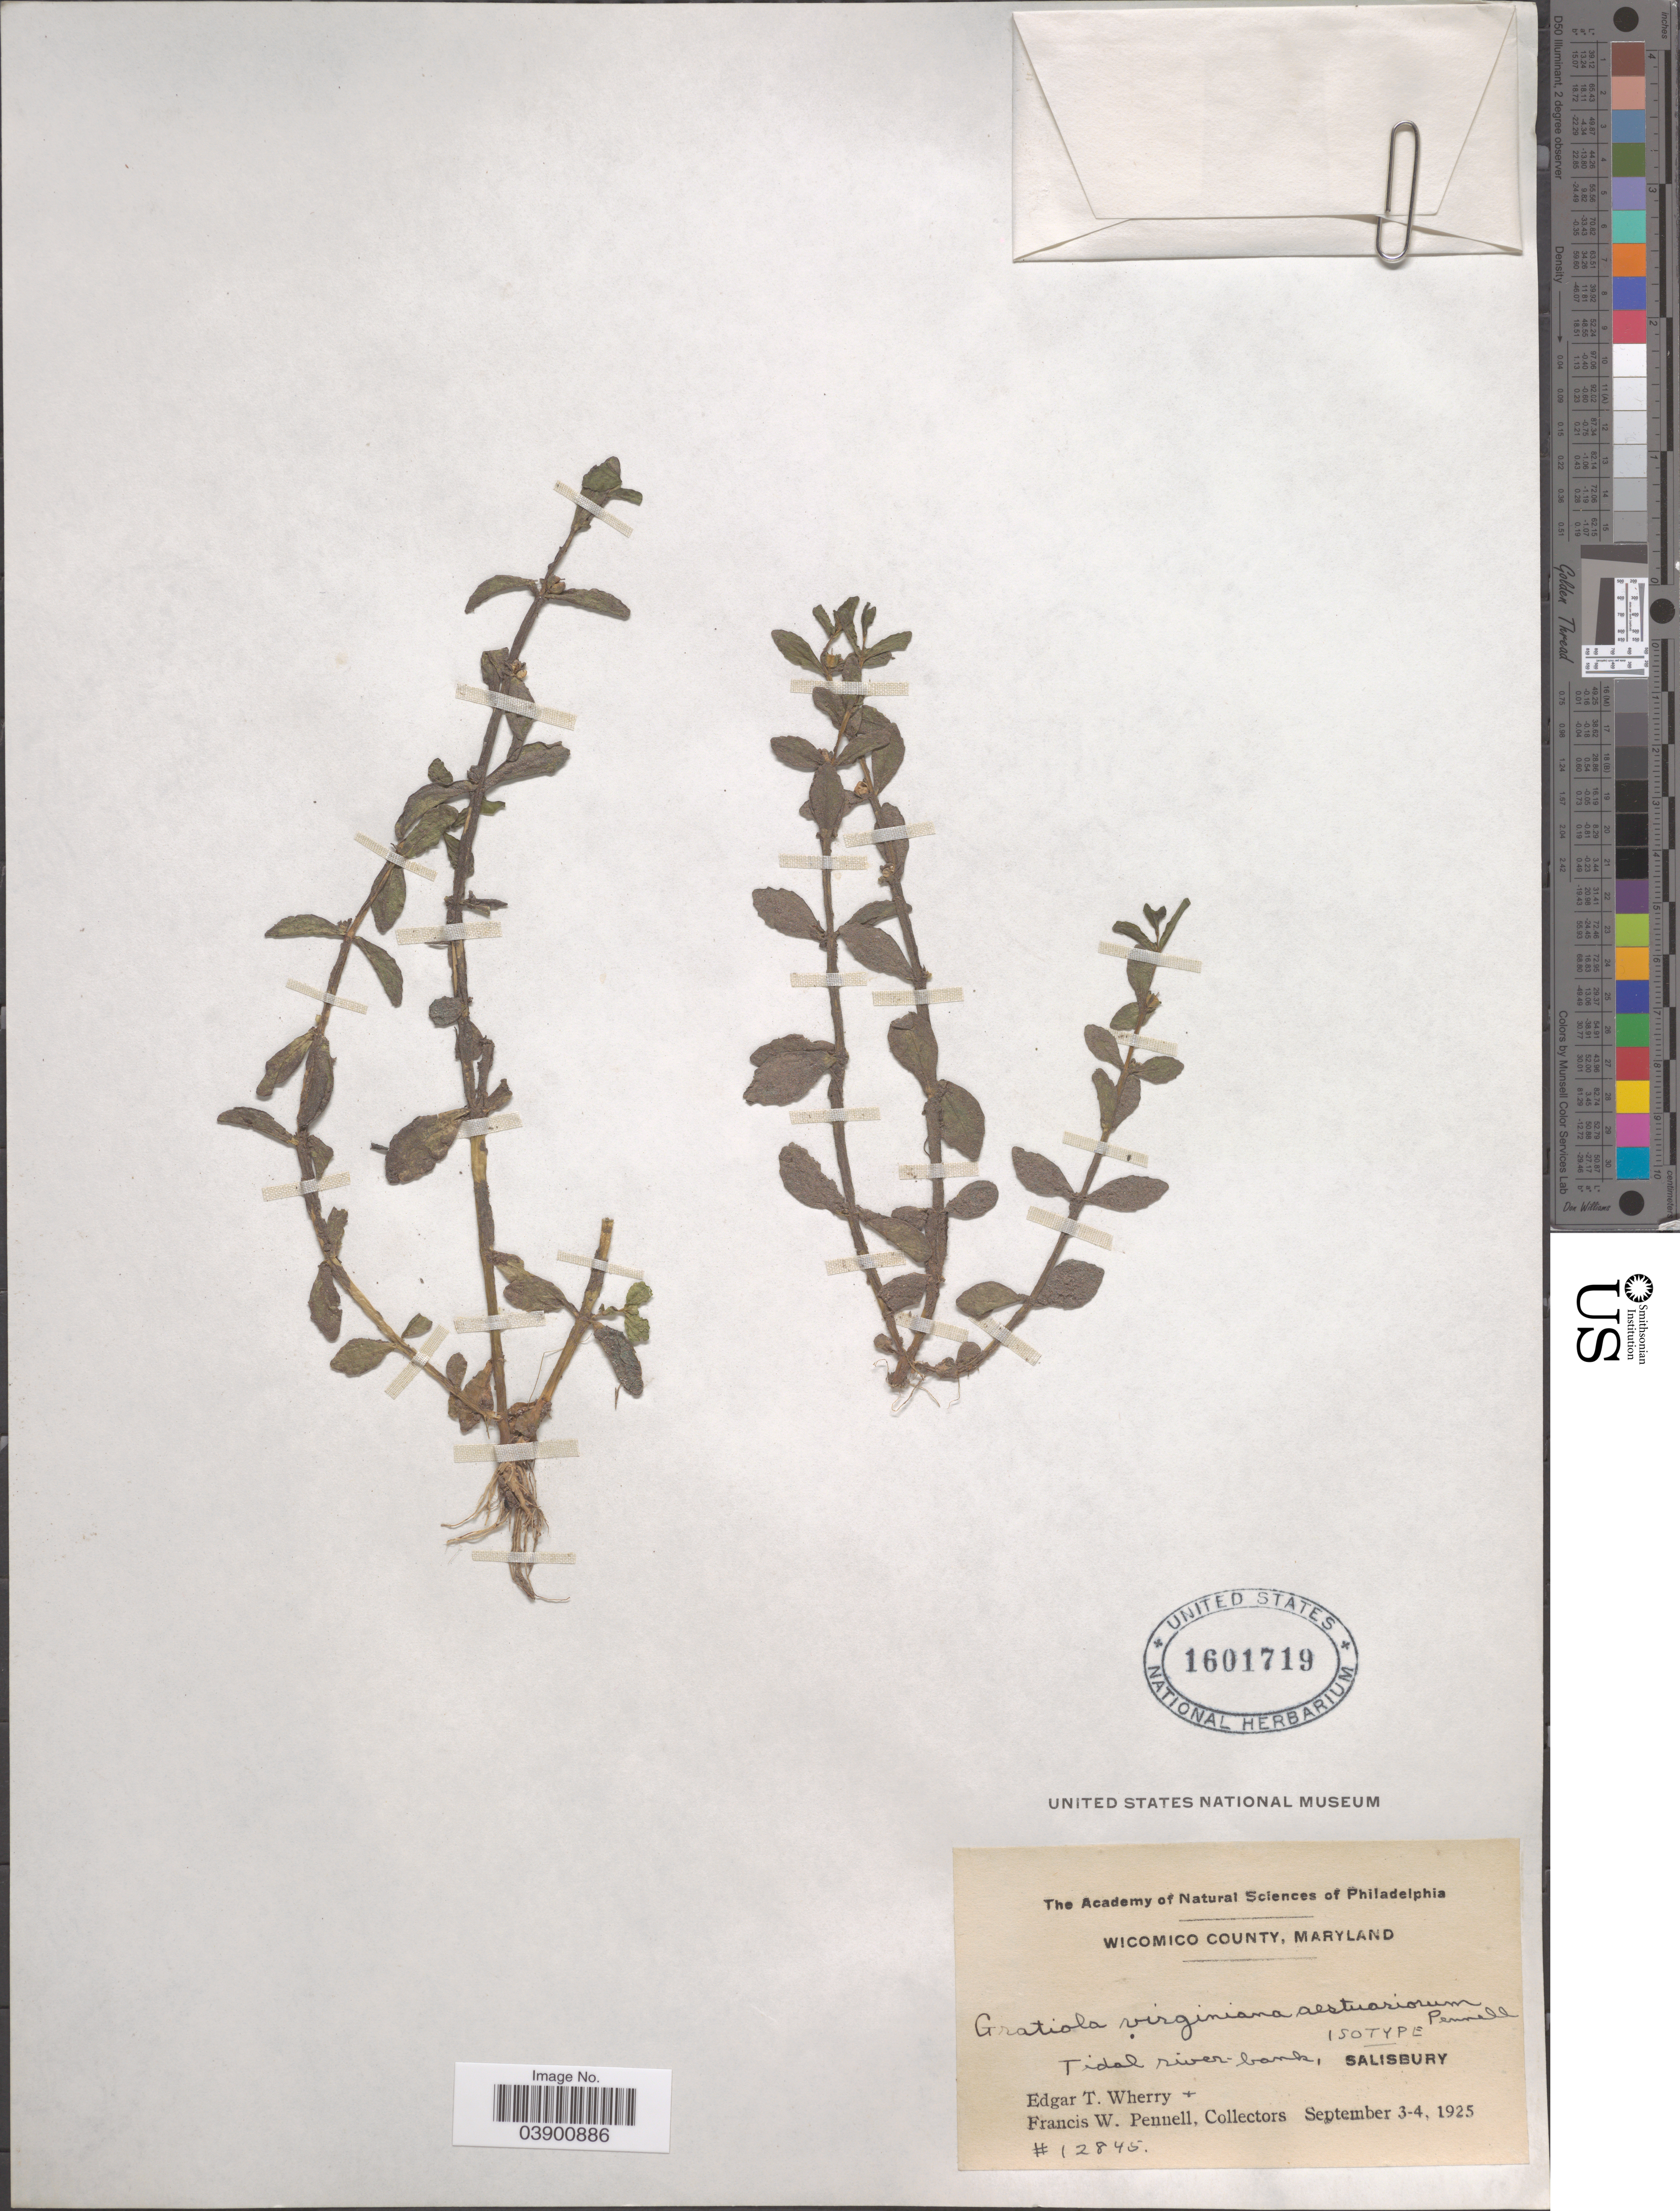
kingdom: Plantae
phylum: Tracheophyta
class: Magnoliopsida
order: Lamiales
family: Plantaginaceae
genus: Gratiola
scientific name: Gratiola virginiana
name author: L.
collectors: E. T. Wherry & F. W. Pennell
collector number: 12845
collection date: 1925-09-03/1925-09-04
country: United States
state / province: Maryland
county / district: Wicomico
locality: Wicomico County. Salisbury.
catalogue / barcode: US 1601719